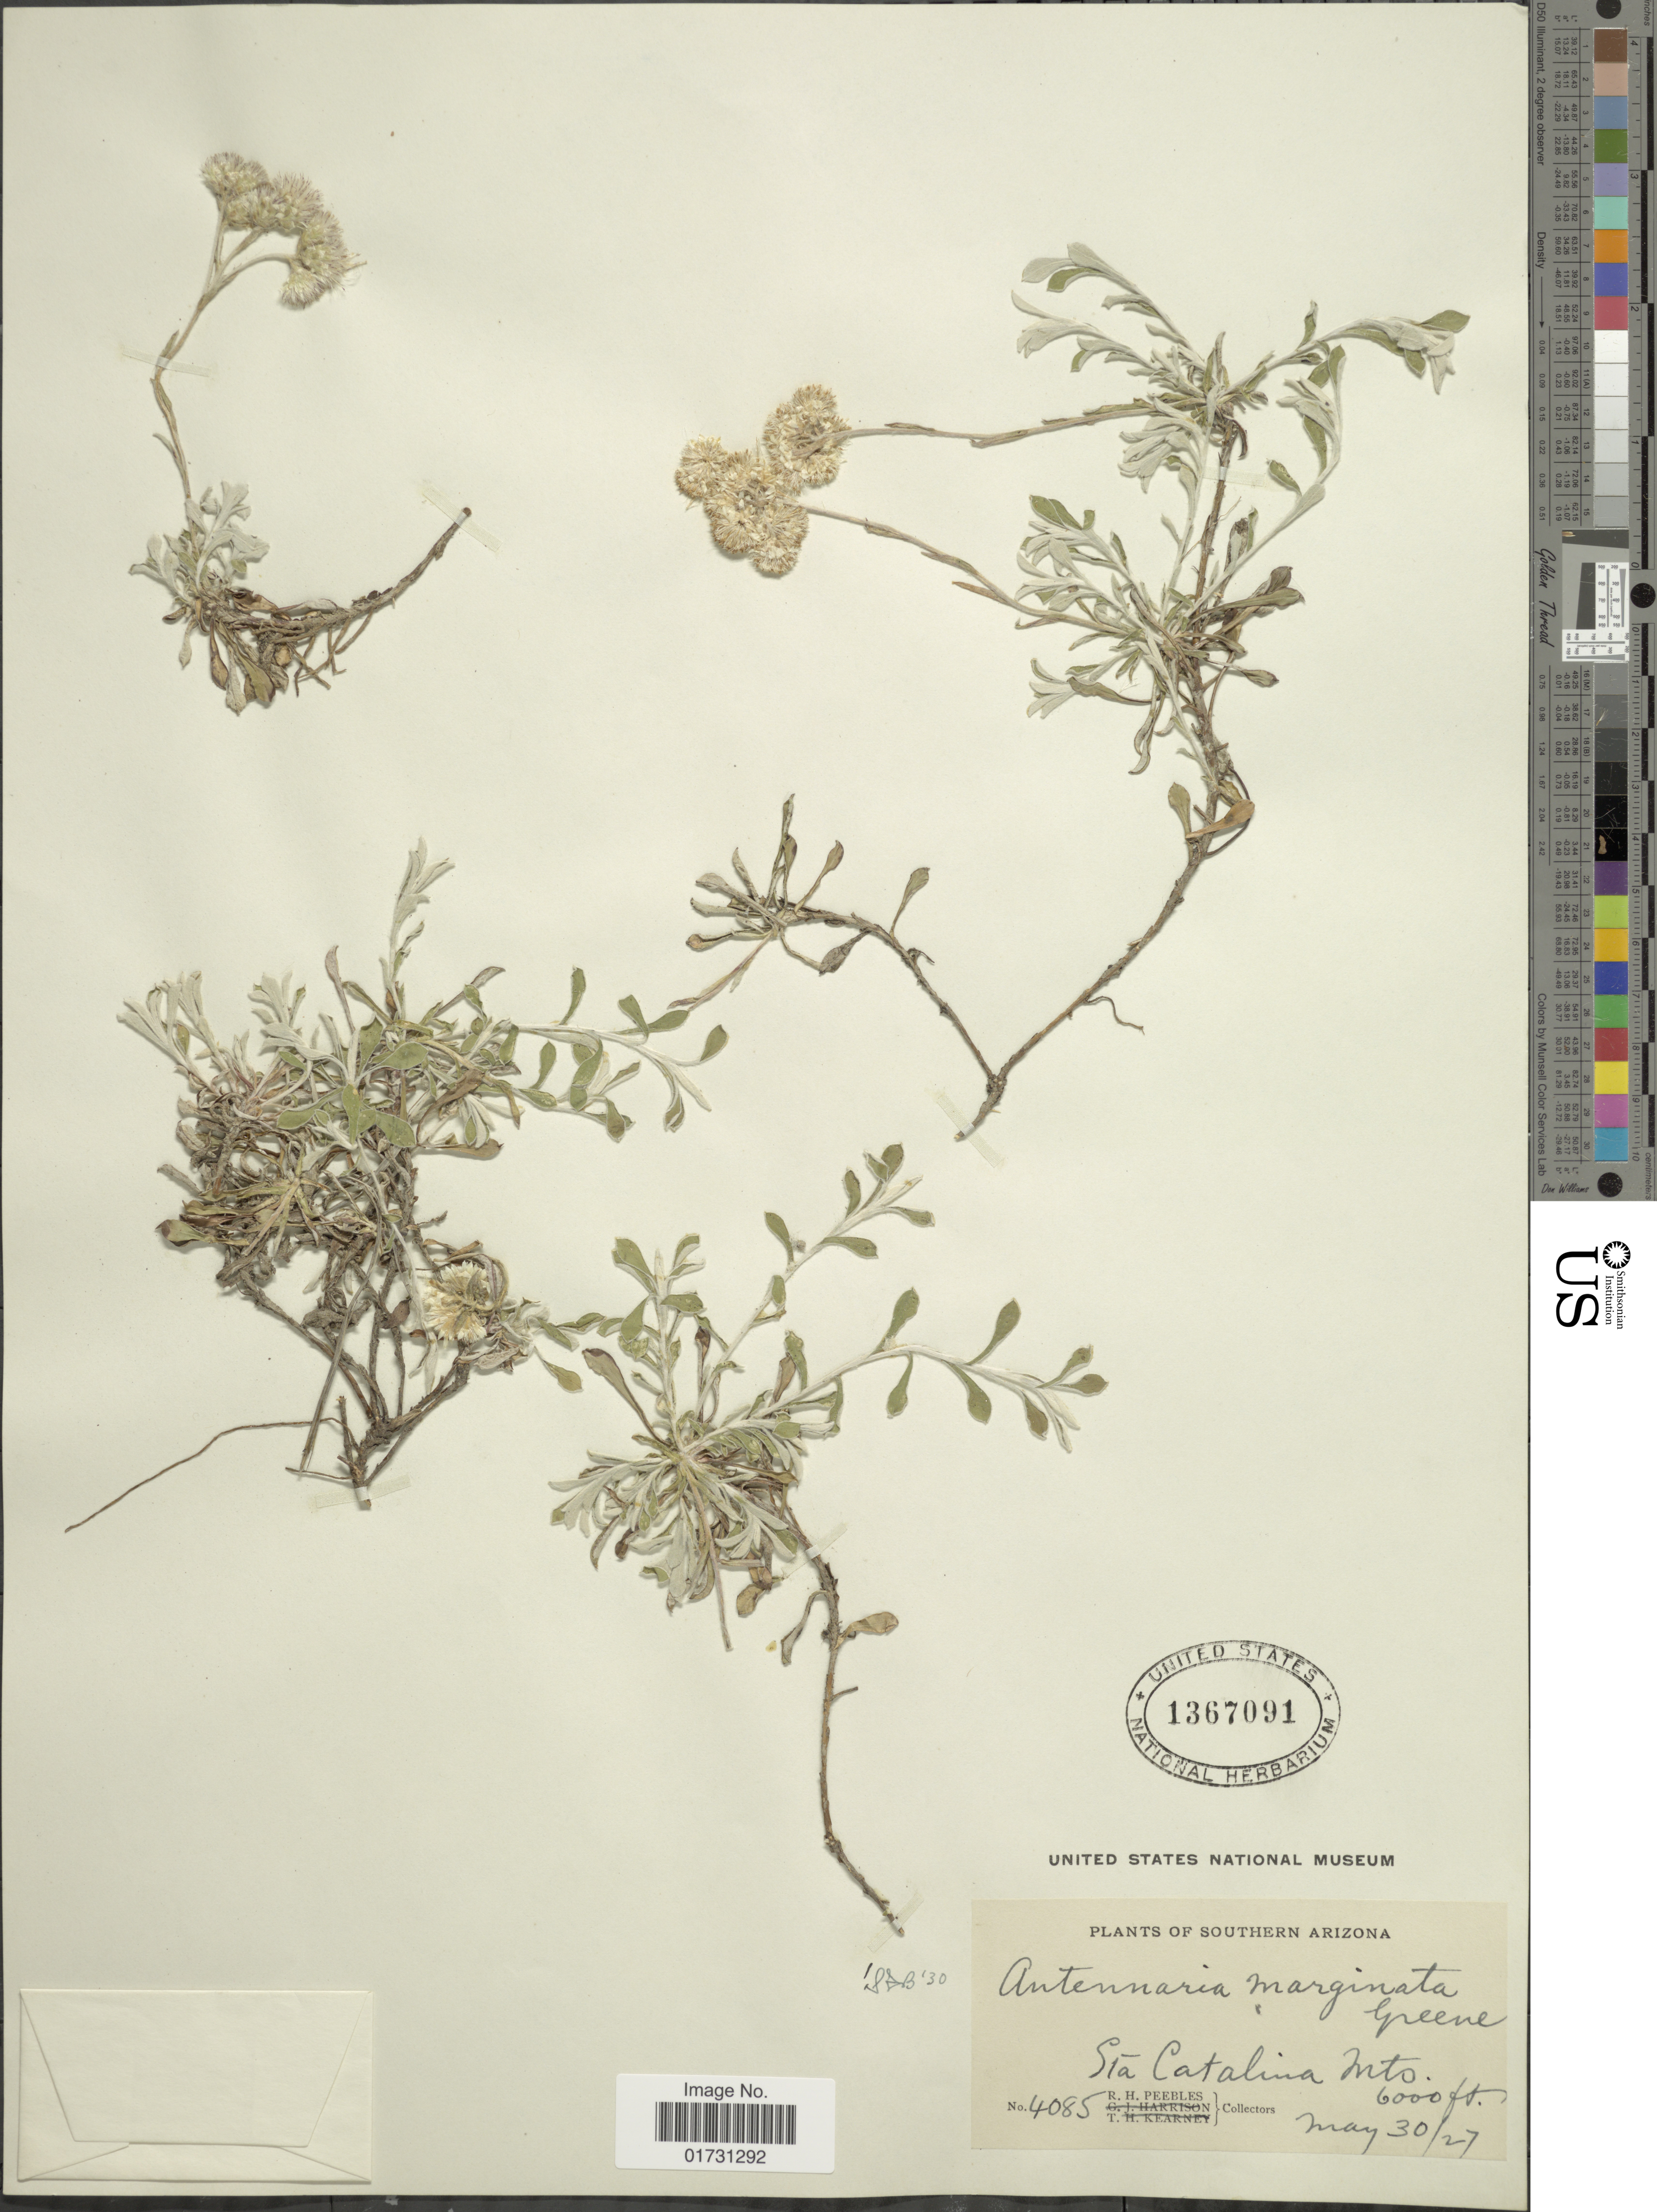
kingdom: Plantae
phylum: Tracheophyta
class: Magnoliopsida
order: Asterales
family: Asteraceae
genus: Antennaria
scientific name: Antennaria marginata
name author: Greene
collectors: R. H. Peebles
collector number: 4085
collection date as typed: Transcribed d/m/y: 30/5/27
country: United States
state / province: Arizona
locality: Southern Arizona, Sta Catalina Mts.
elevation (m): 1829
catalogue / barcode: US 1367091